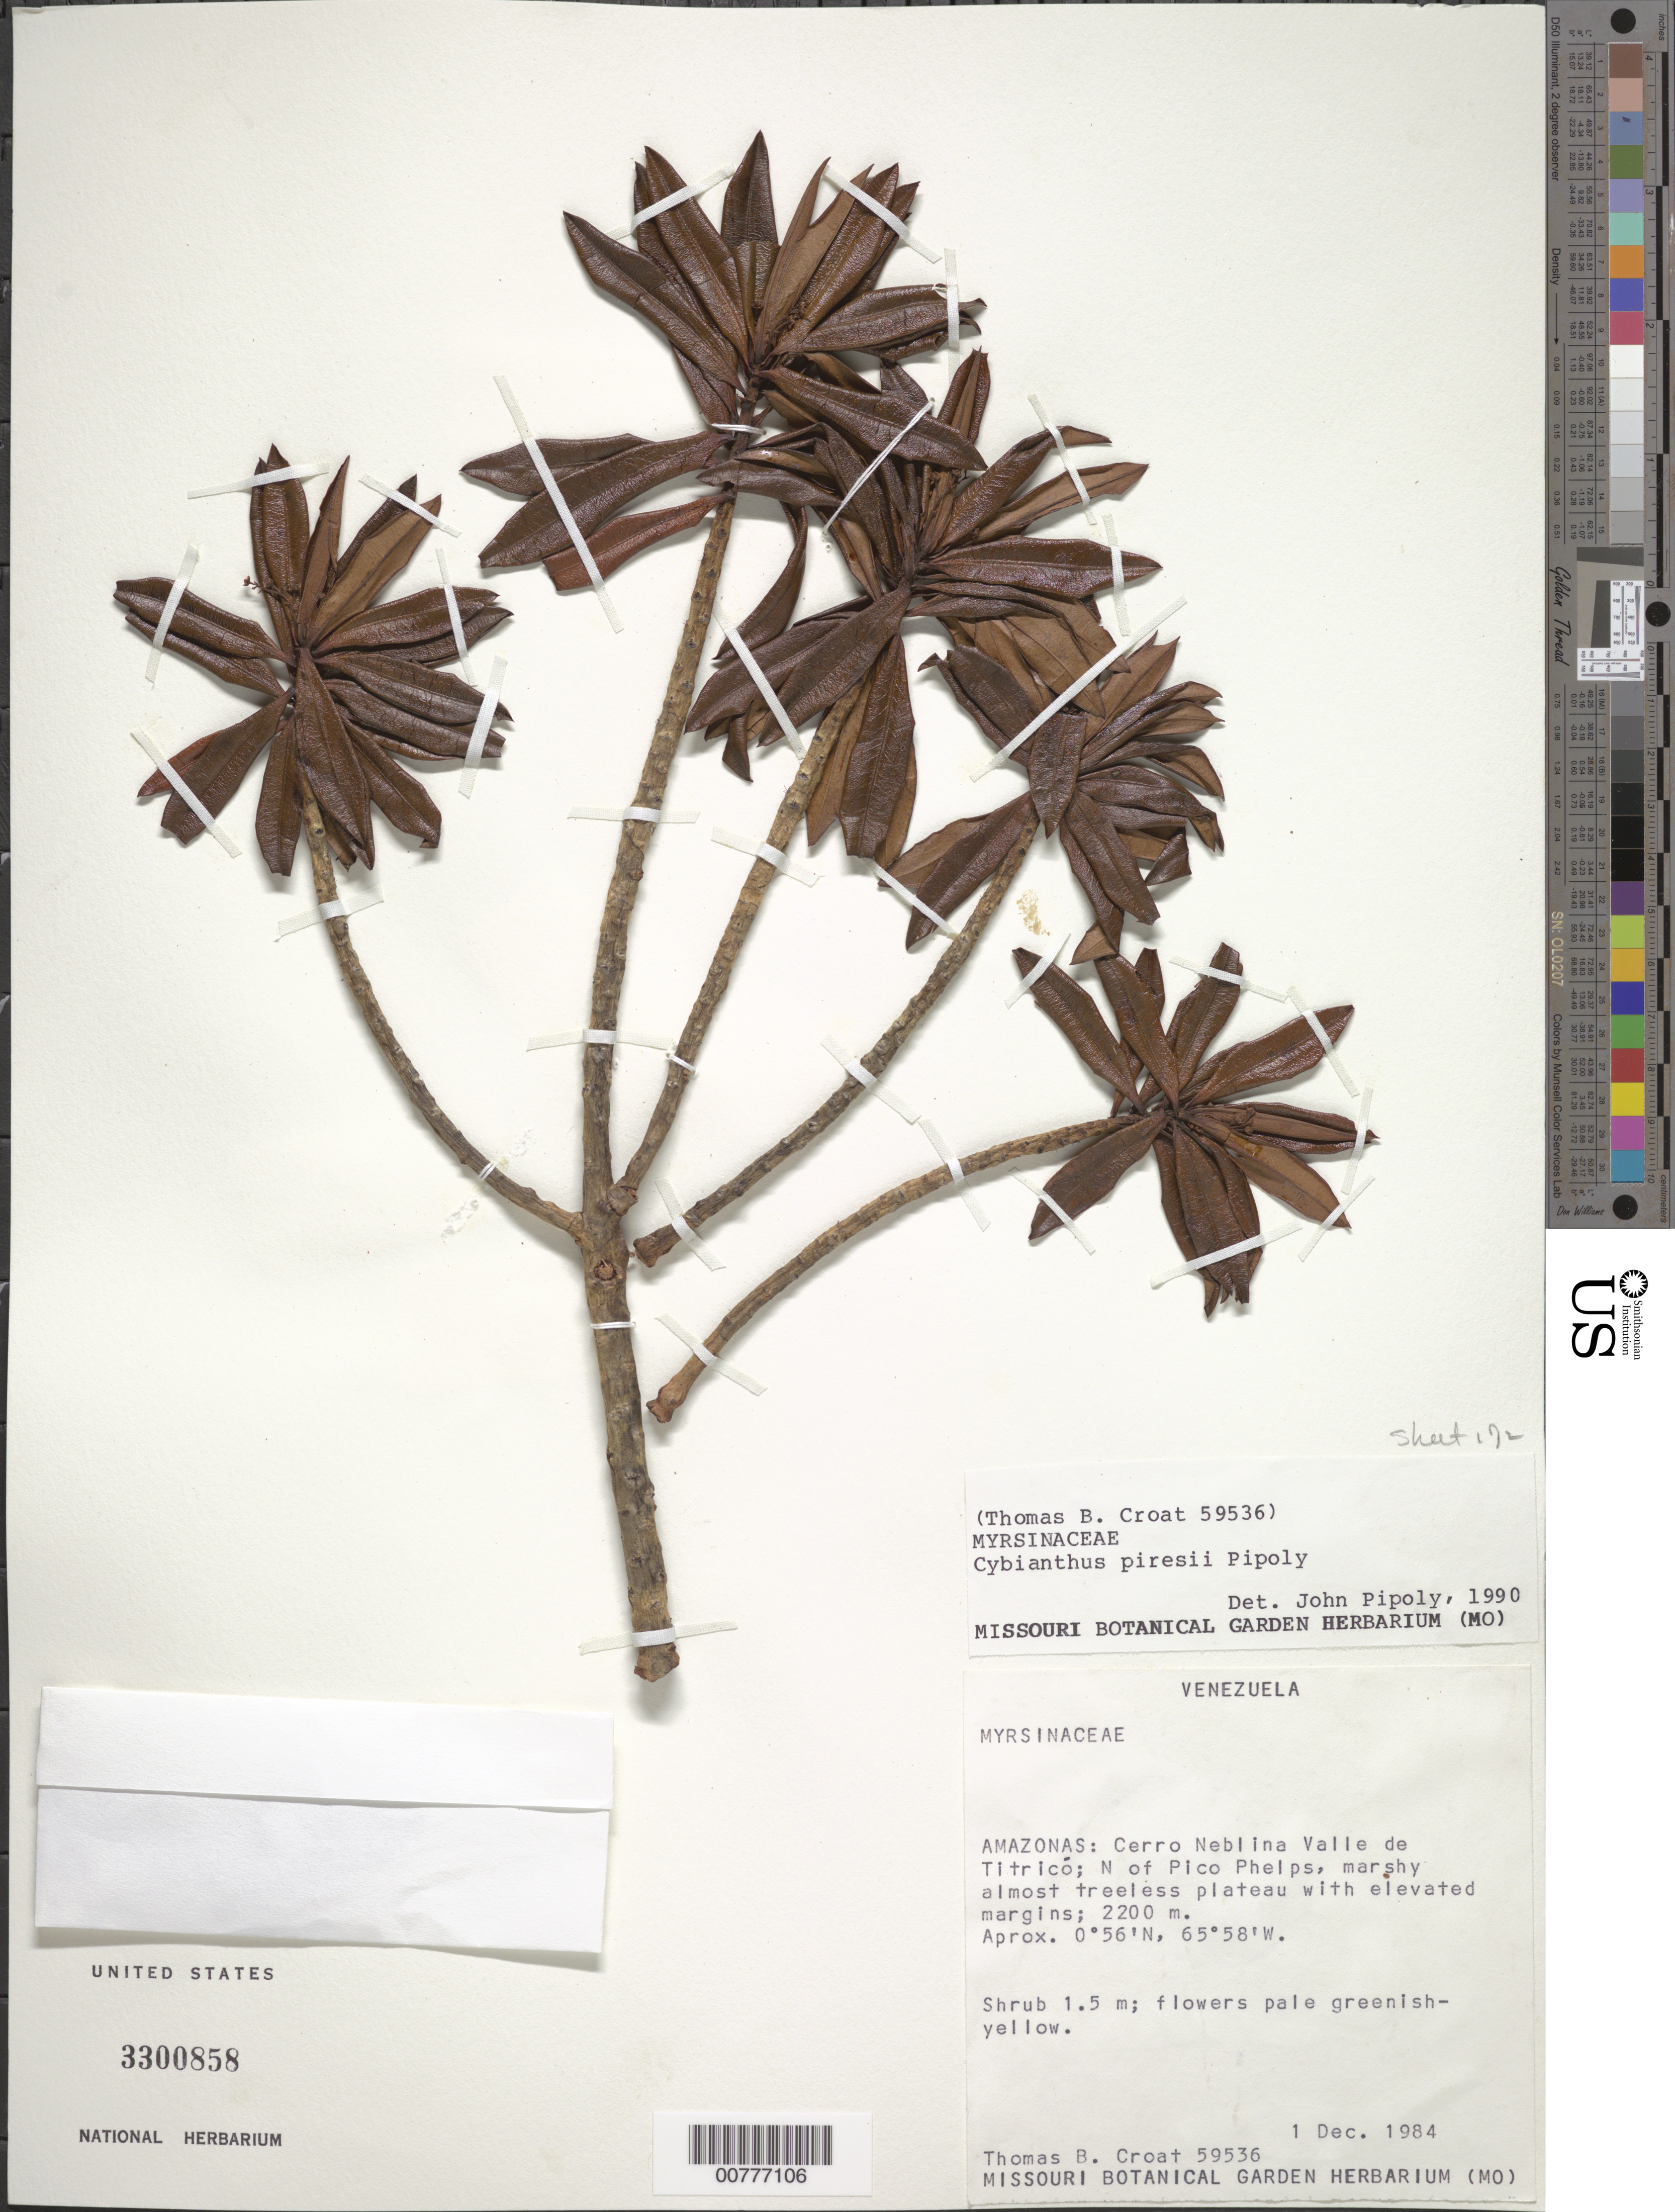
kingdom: Plantae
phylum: Tracheophyta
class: Magnoliopsida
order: Ericales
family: Primulaceae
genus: Cybianthus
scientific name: Cybianthus piresii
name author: Pipoly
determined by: Pipoly, J. J., III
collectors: T. B. Croat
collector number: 59536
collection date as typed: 1-Dec-84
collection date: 1984-12-01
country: Venezuela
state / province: Amazonas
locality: Cerro Neblina Valle de Titrico, N of Pico Phelps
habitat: Marshy almost treeless plateau with elevated margins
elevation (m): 2200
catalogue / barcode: US 3300858